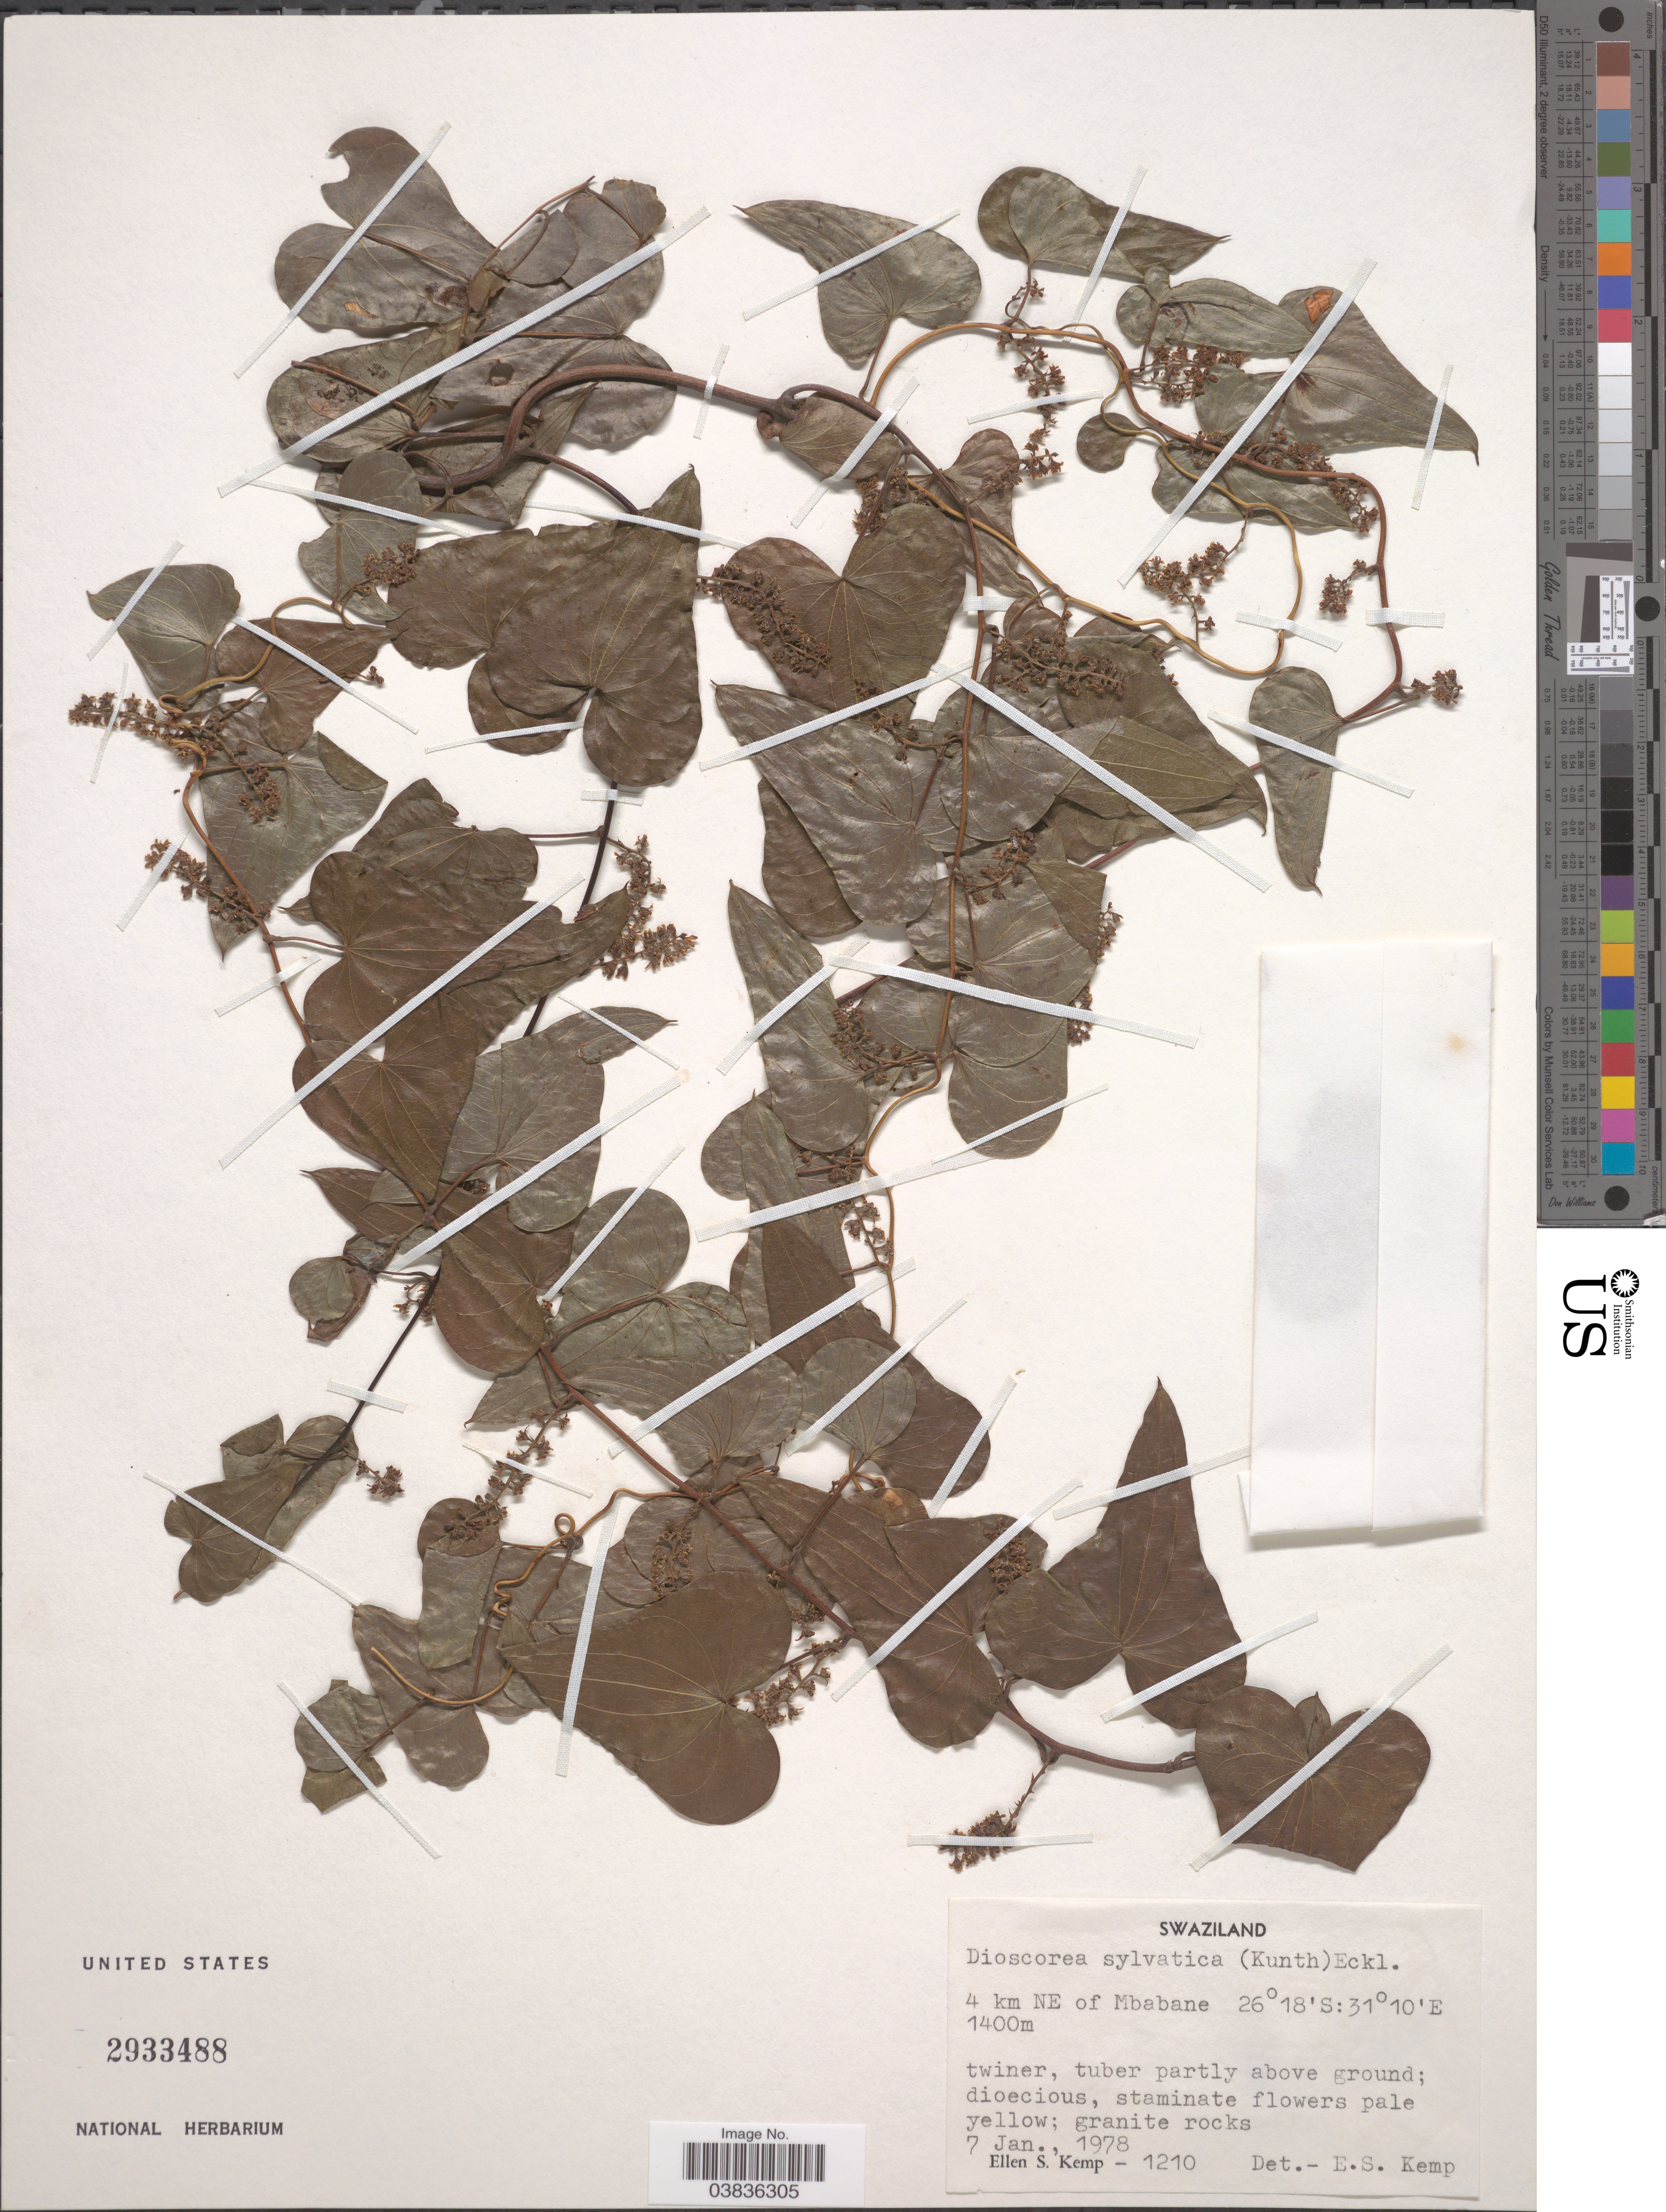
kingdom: Plantae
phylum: Tracheophyta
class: Liliopsida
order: Dioscoreales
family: Dioscoreaceae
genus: Dioscorea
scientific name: Dioscorea sylvatica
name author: Eckl.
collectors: E. S. Kemp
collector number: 1210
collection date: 1978-01-07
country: Eswatini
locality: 4 km NE of Mbabane.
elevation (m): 1400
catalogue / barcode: US 2933488